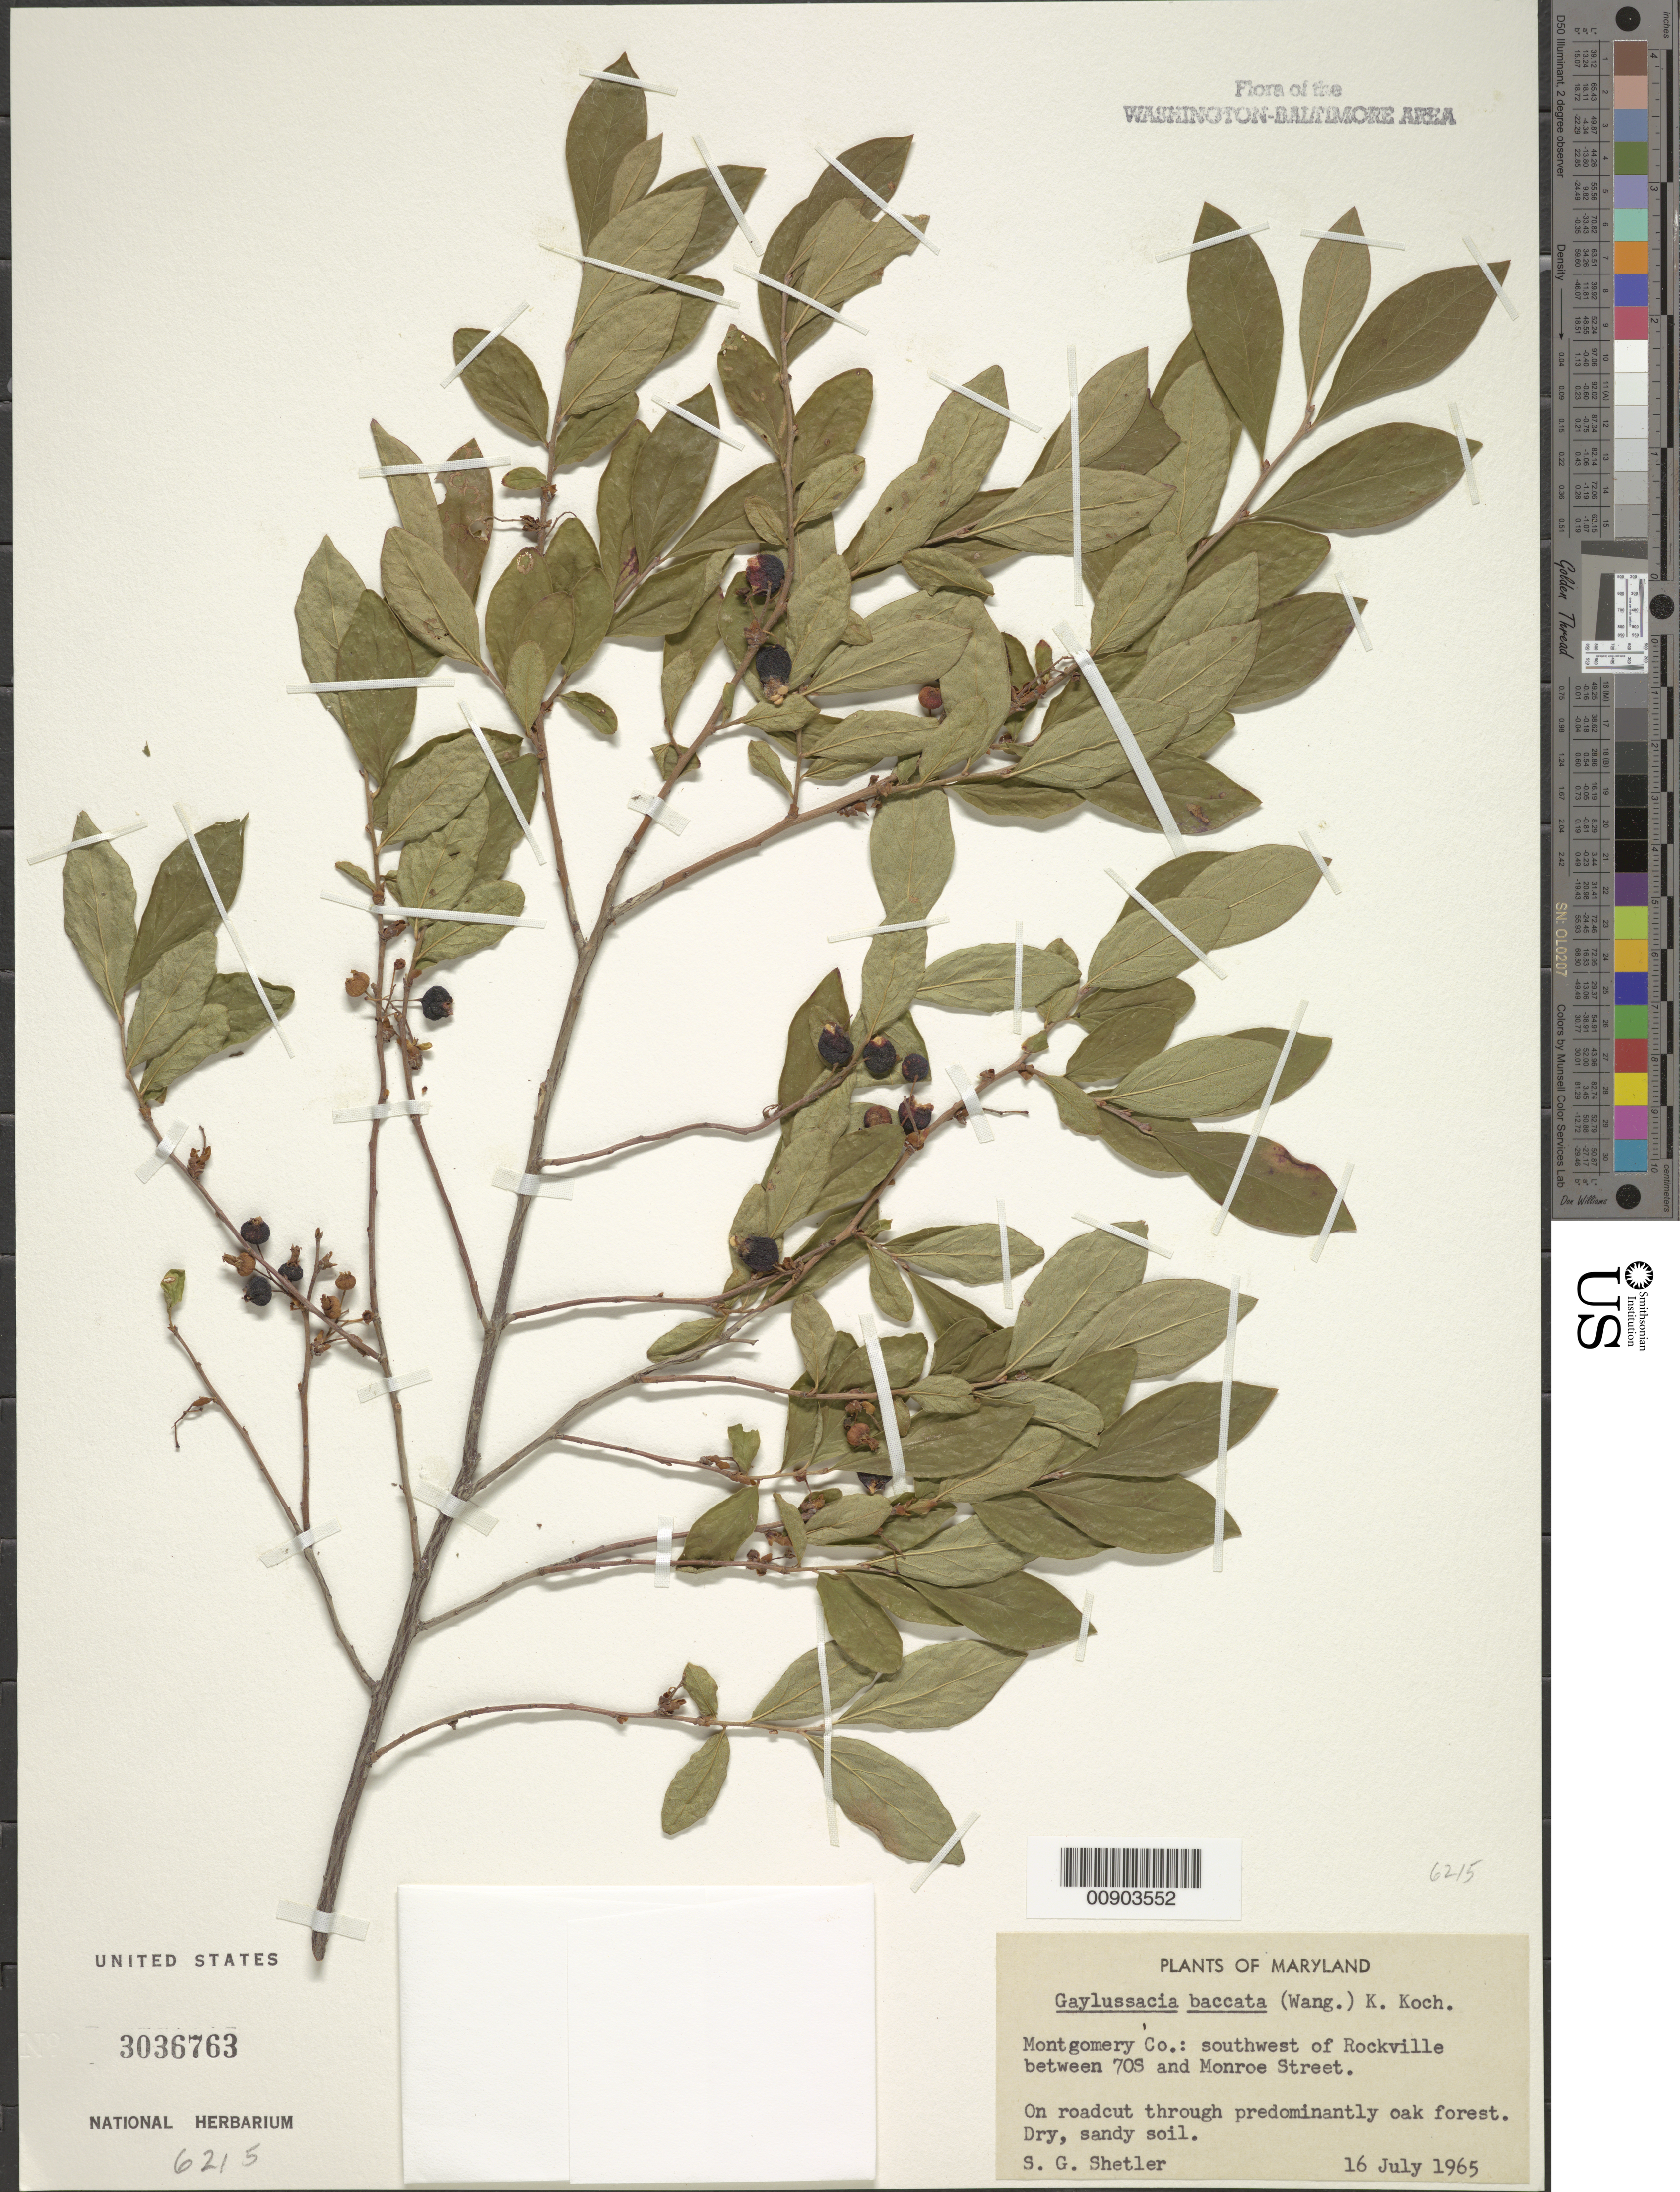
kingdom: Plantae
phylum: Tracheophyta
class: Magnoliopsida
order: Ericales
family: Ericaceae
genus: Gaylussacia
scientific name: Gaylussacia baccata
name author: (Wangenh.) K. Koch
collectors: S. Shetler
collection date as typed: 16 July 1965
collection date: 1965-07-16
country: United States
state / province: Maryland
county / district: Montgomery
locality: Southwest of Rockville between 70S and Monroe Street.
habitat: On roadcut through predominantly oak forest. Dry, sandy soil.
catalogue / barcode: US 3036763